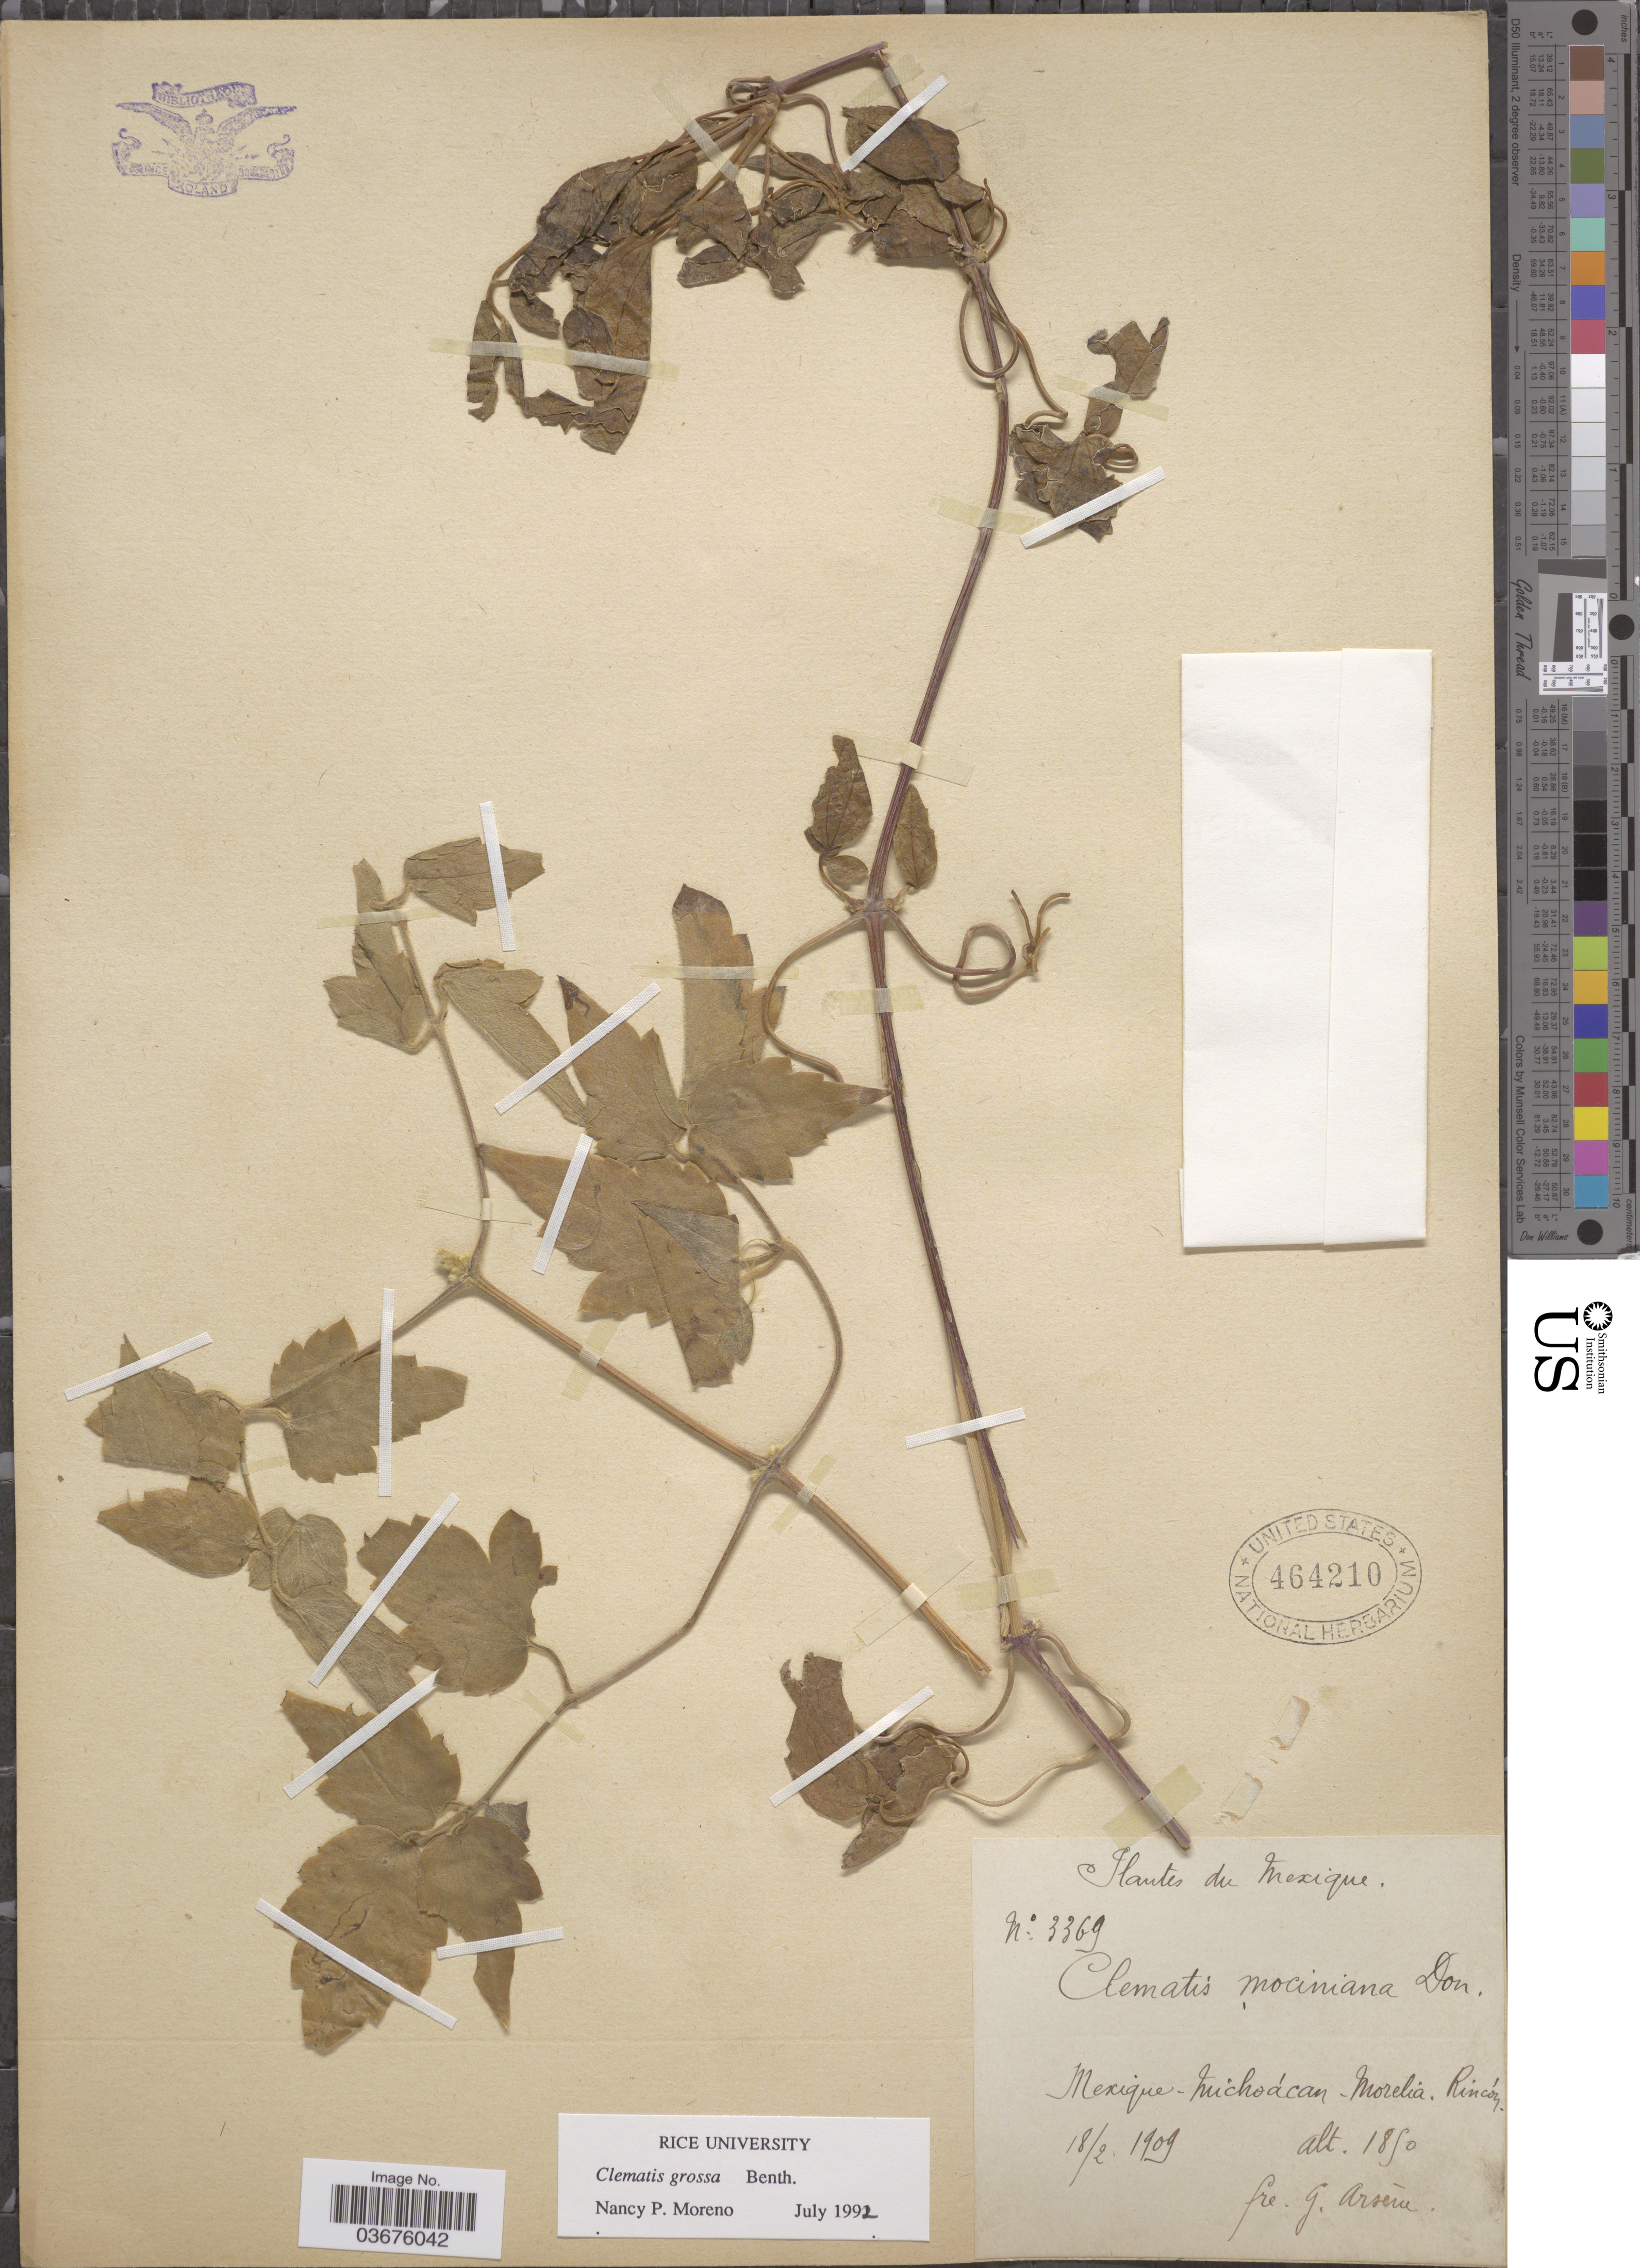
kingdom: Plantae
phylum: Tracheophyta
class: Magnoliopsida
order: Ranunculales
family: Ranunculaceae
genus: Clematis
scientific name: Clematis grossa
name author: Benth.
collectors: Bro. G. Arsène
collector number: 3369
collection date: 1909-02-18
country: Mexico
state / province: Michoacán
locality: Morelia, Rincón.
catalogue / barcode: US 464210